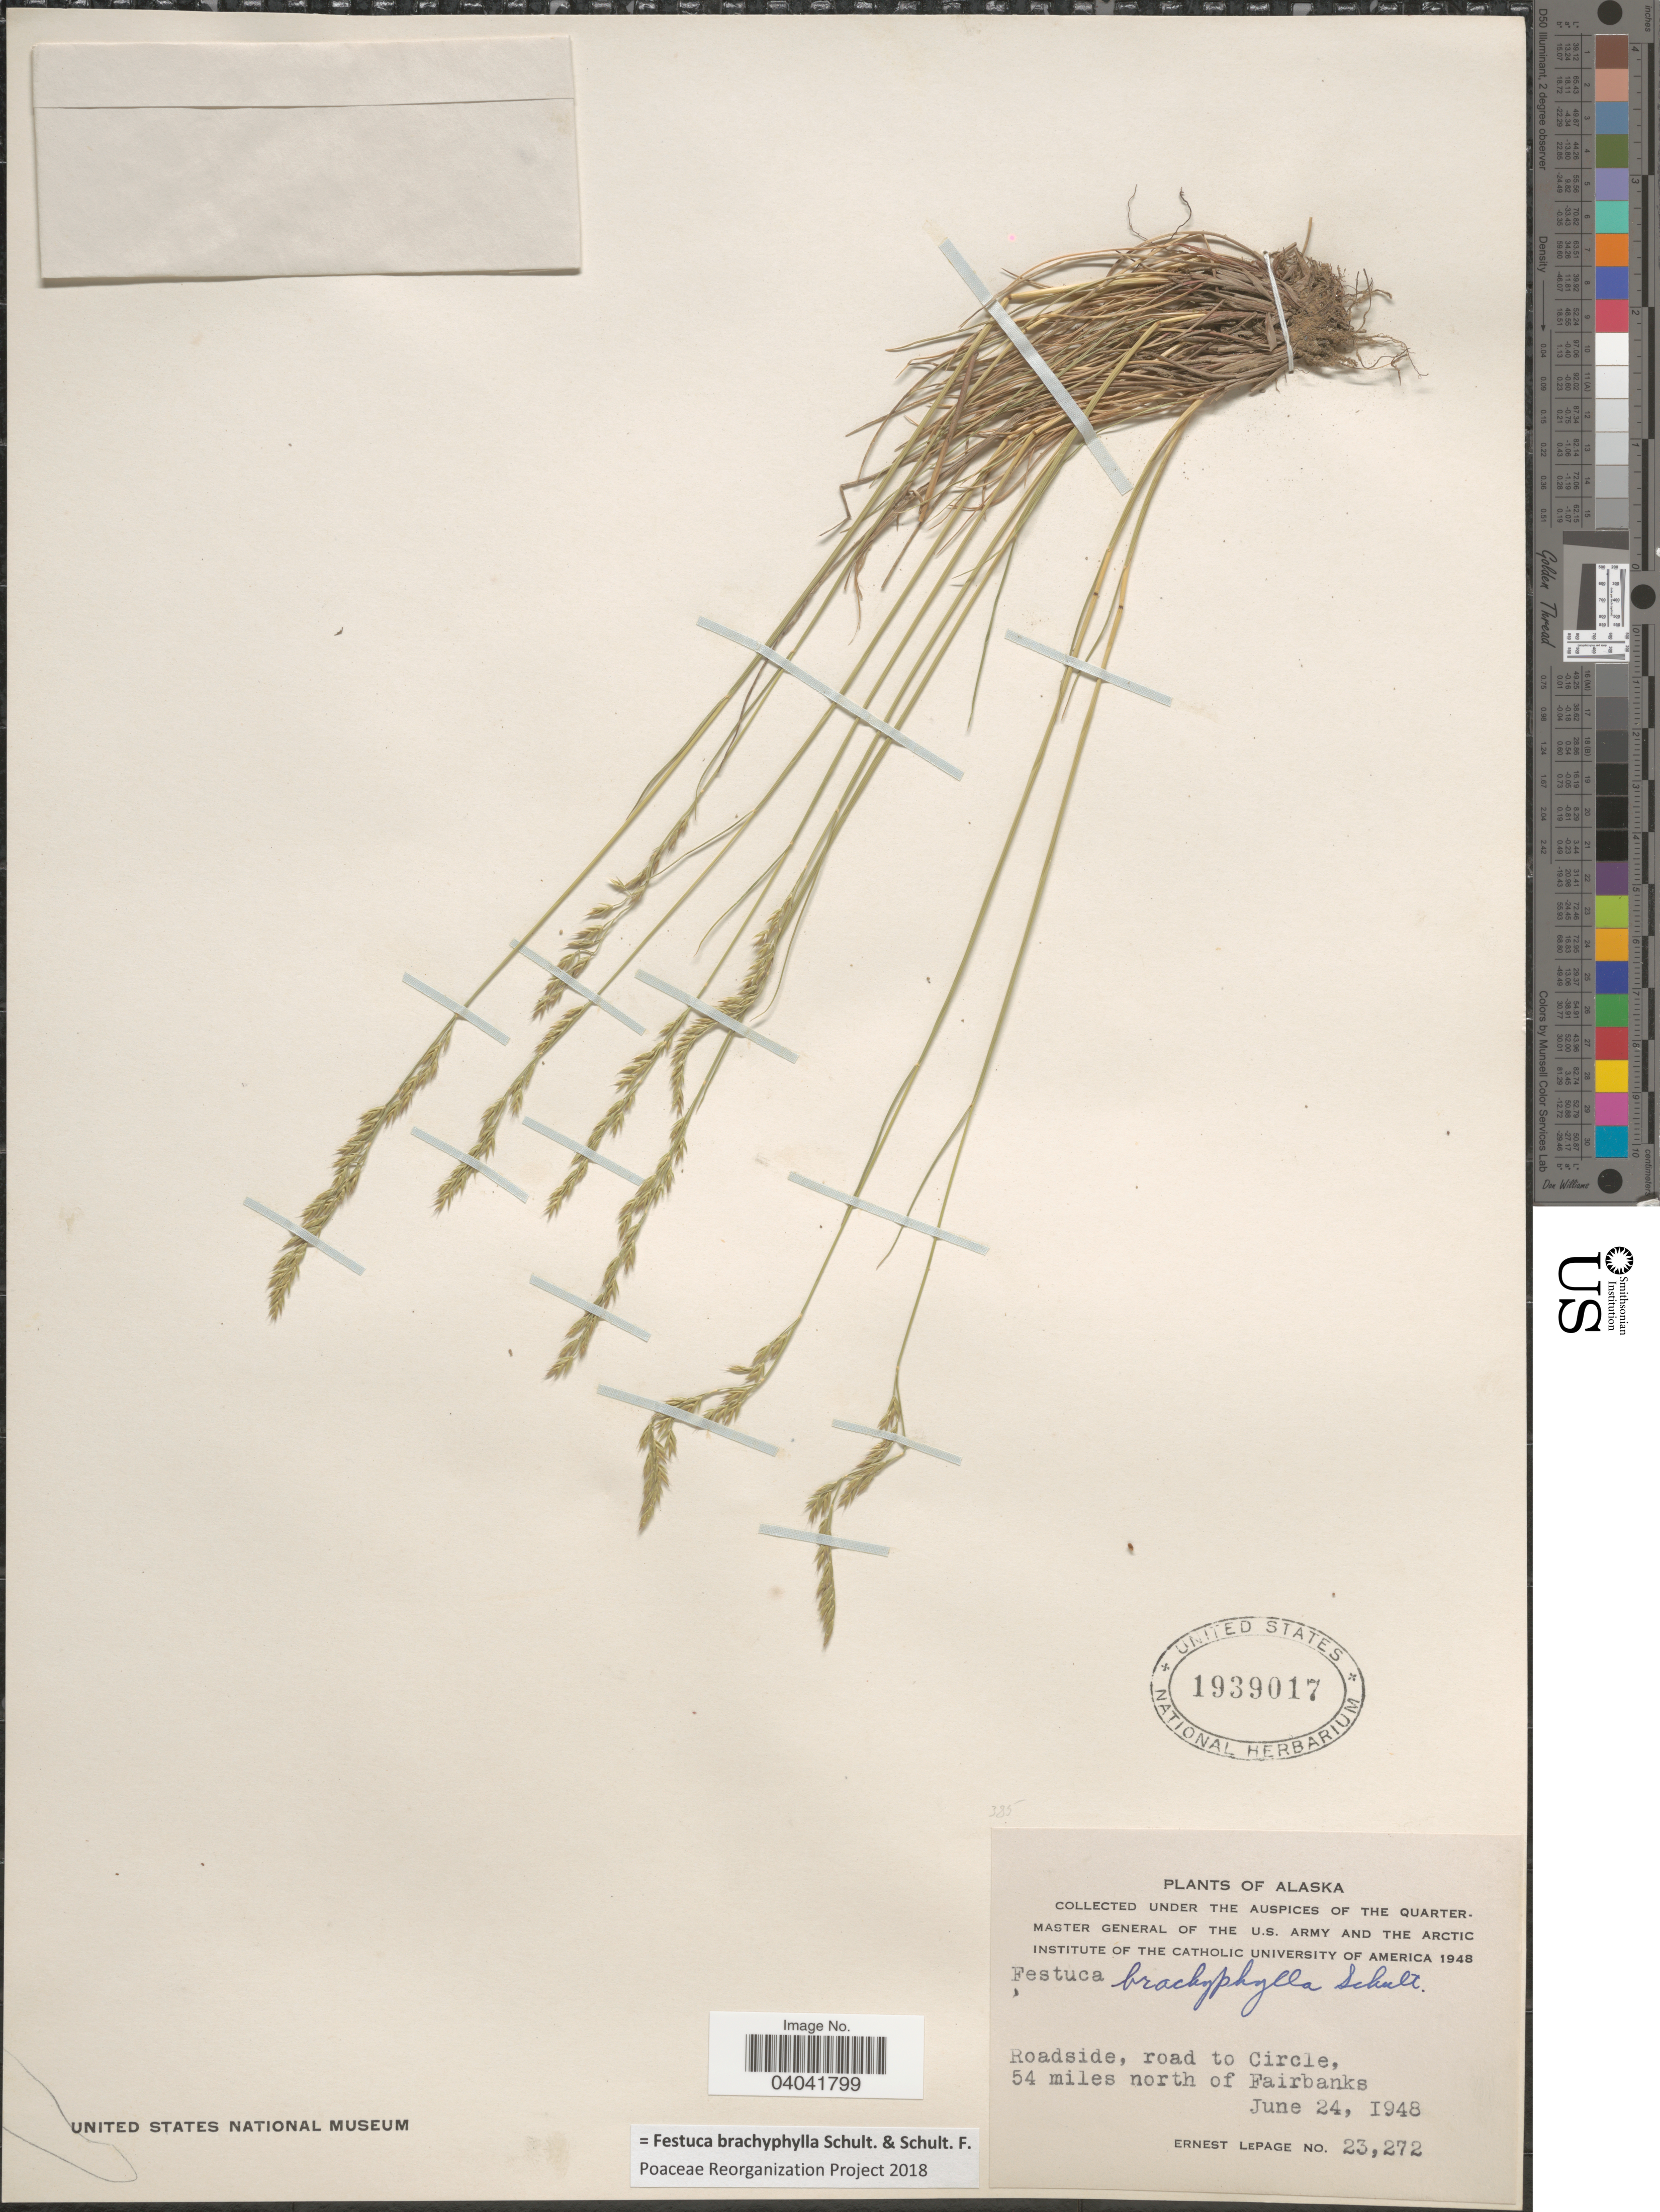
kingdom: Plantae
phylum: Tracheophyta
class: Liliopsida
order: Poales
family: Poaceae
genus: Festuca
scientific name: Festuca brachyphylla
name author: Schult. & Schult. f.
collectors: E. Lepage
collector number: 23272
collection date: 1948-06-24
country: United States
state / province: Alaska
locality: Roadside, road to Circle, 54 miles north of Fairbanks.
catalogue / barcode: US 1939017